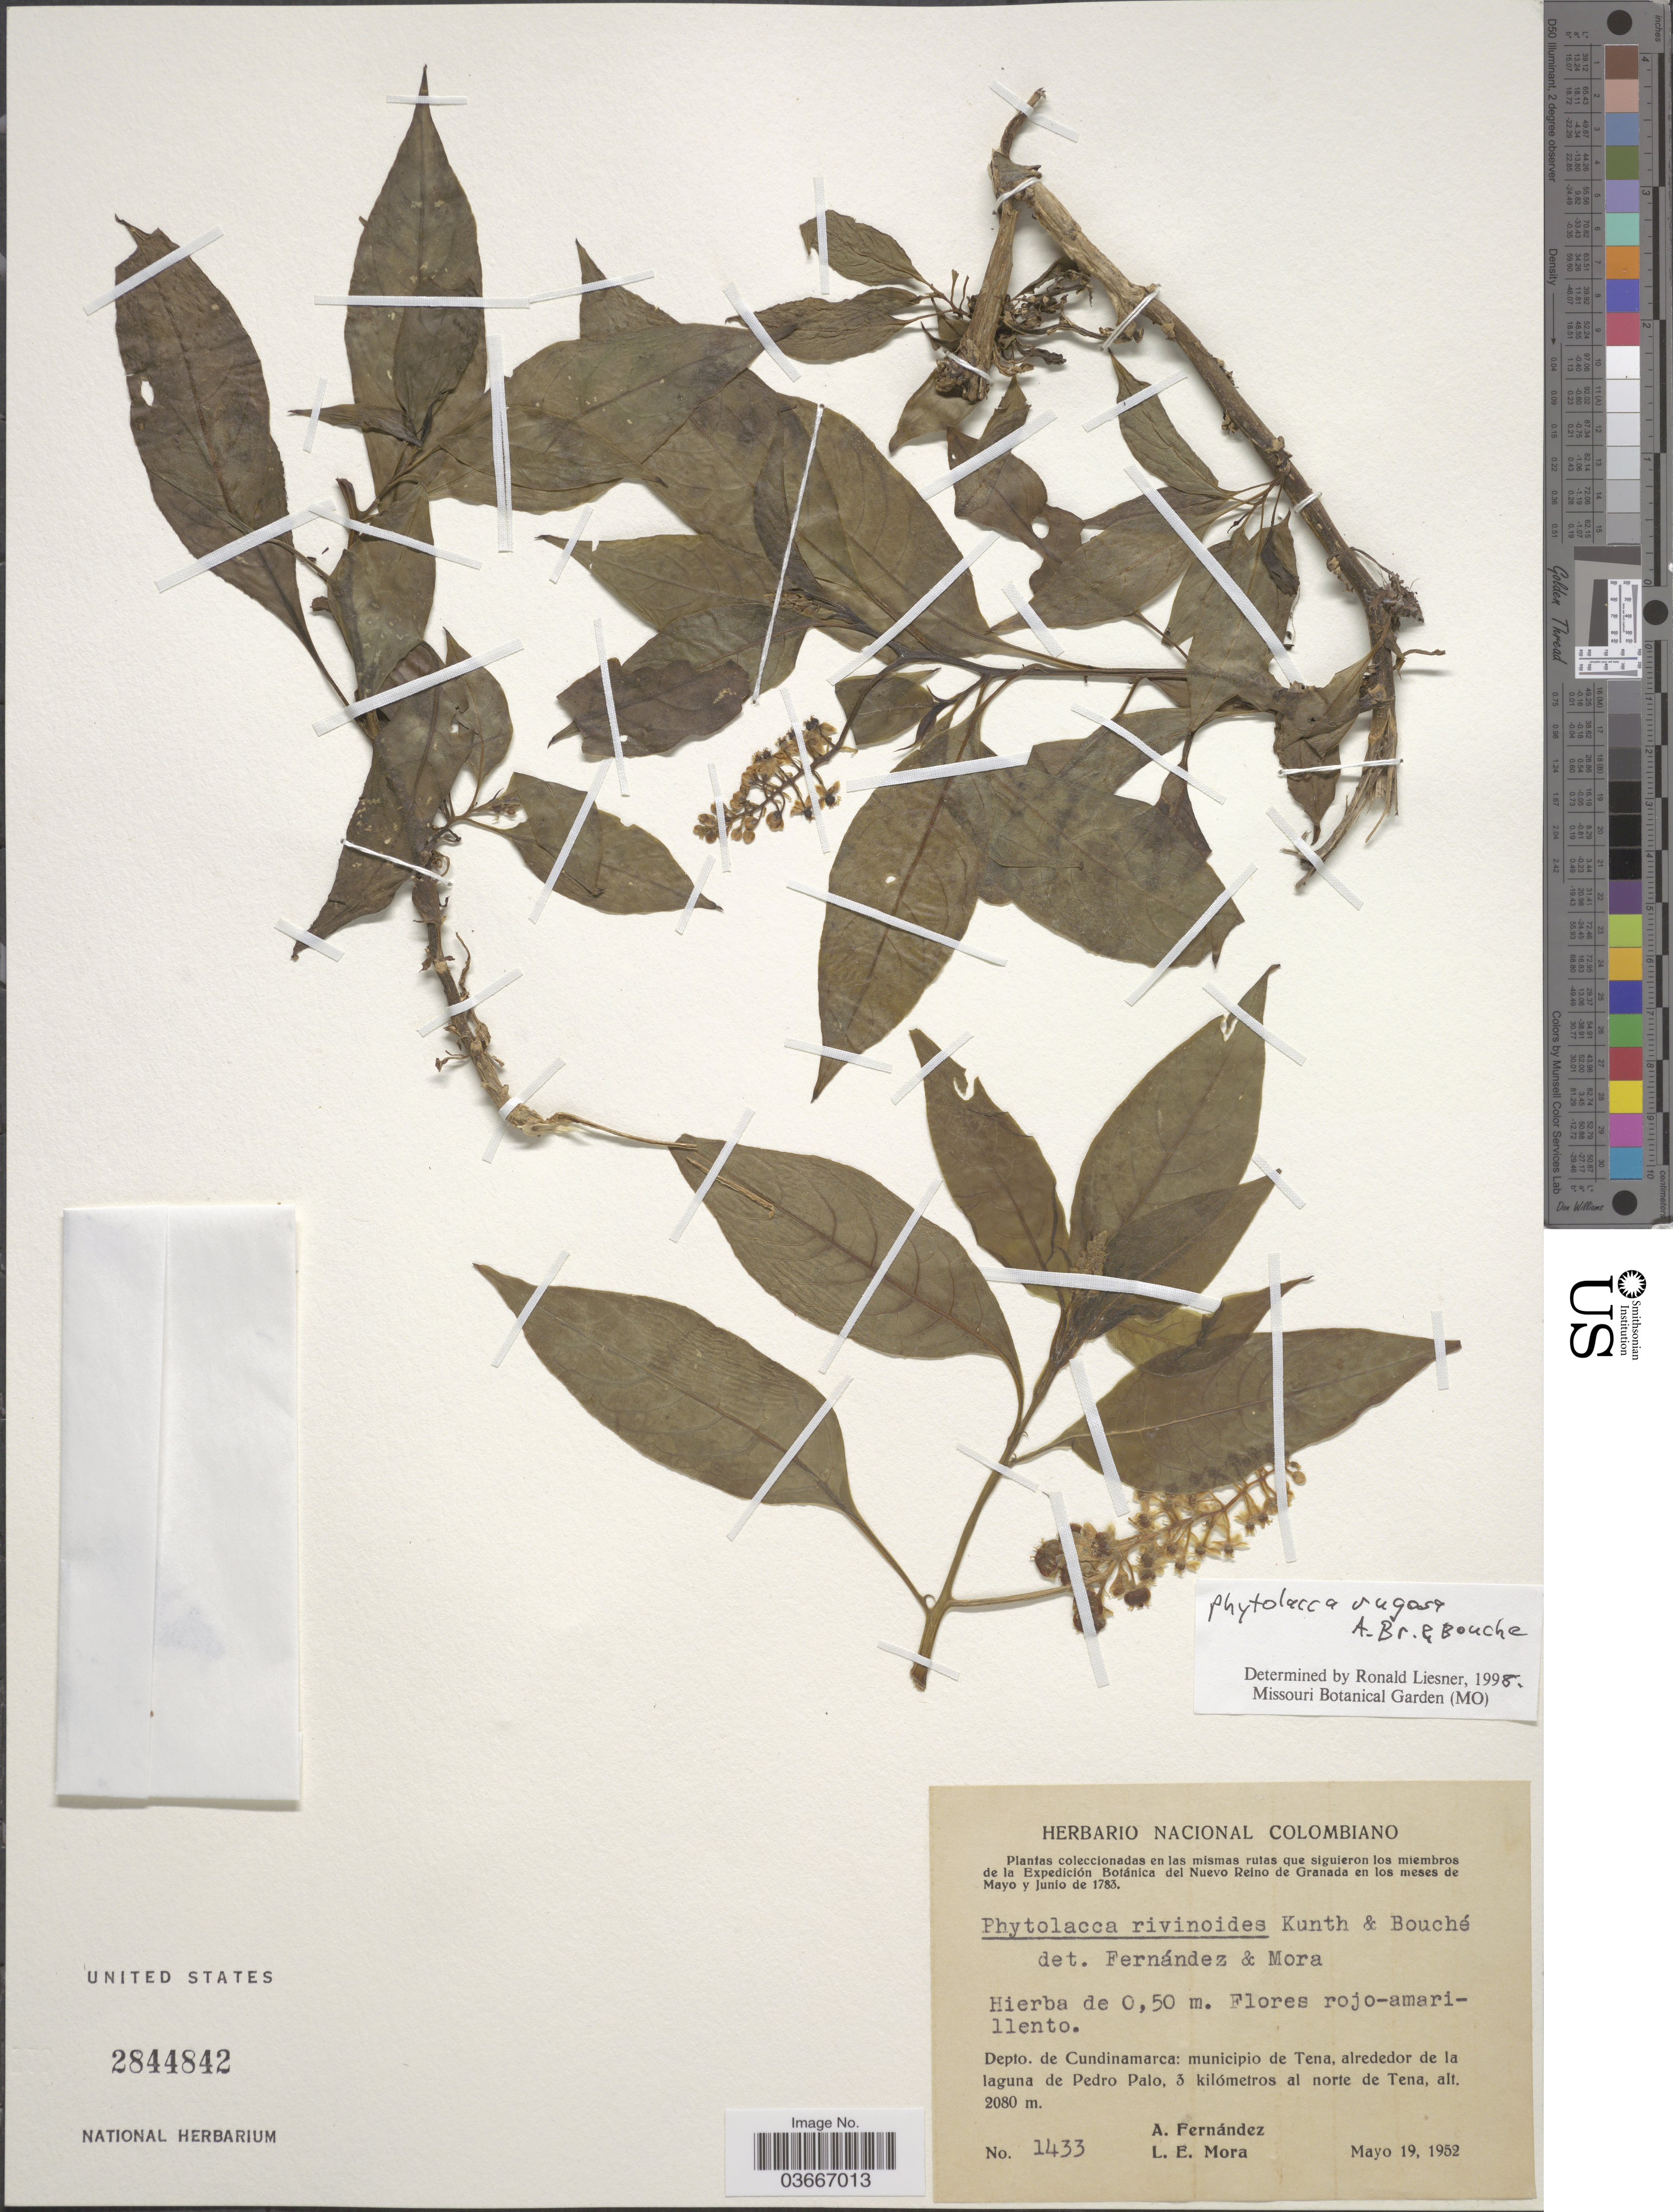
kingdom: Plantae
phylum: Tracheophyta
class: Magnoliopsida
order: Caryophyllales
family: Phytolaccaceae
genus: Phytolacca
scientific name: Phytolacca rugosa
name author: A. Braun & C.D. Bouché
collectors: A. Fernández & L. Mora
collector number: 1433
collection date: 1952-05-19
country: Colombia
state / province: Cundinamarca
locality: Depto. de Cundinamarca: municipio de Tena, alrededor de la laguna de Pedro Palo, 3 kilómetros al norte de Tena.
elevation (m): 2080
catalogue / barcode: US 2844842